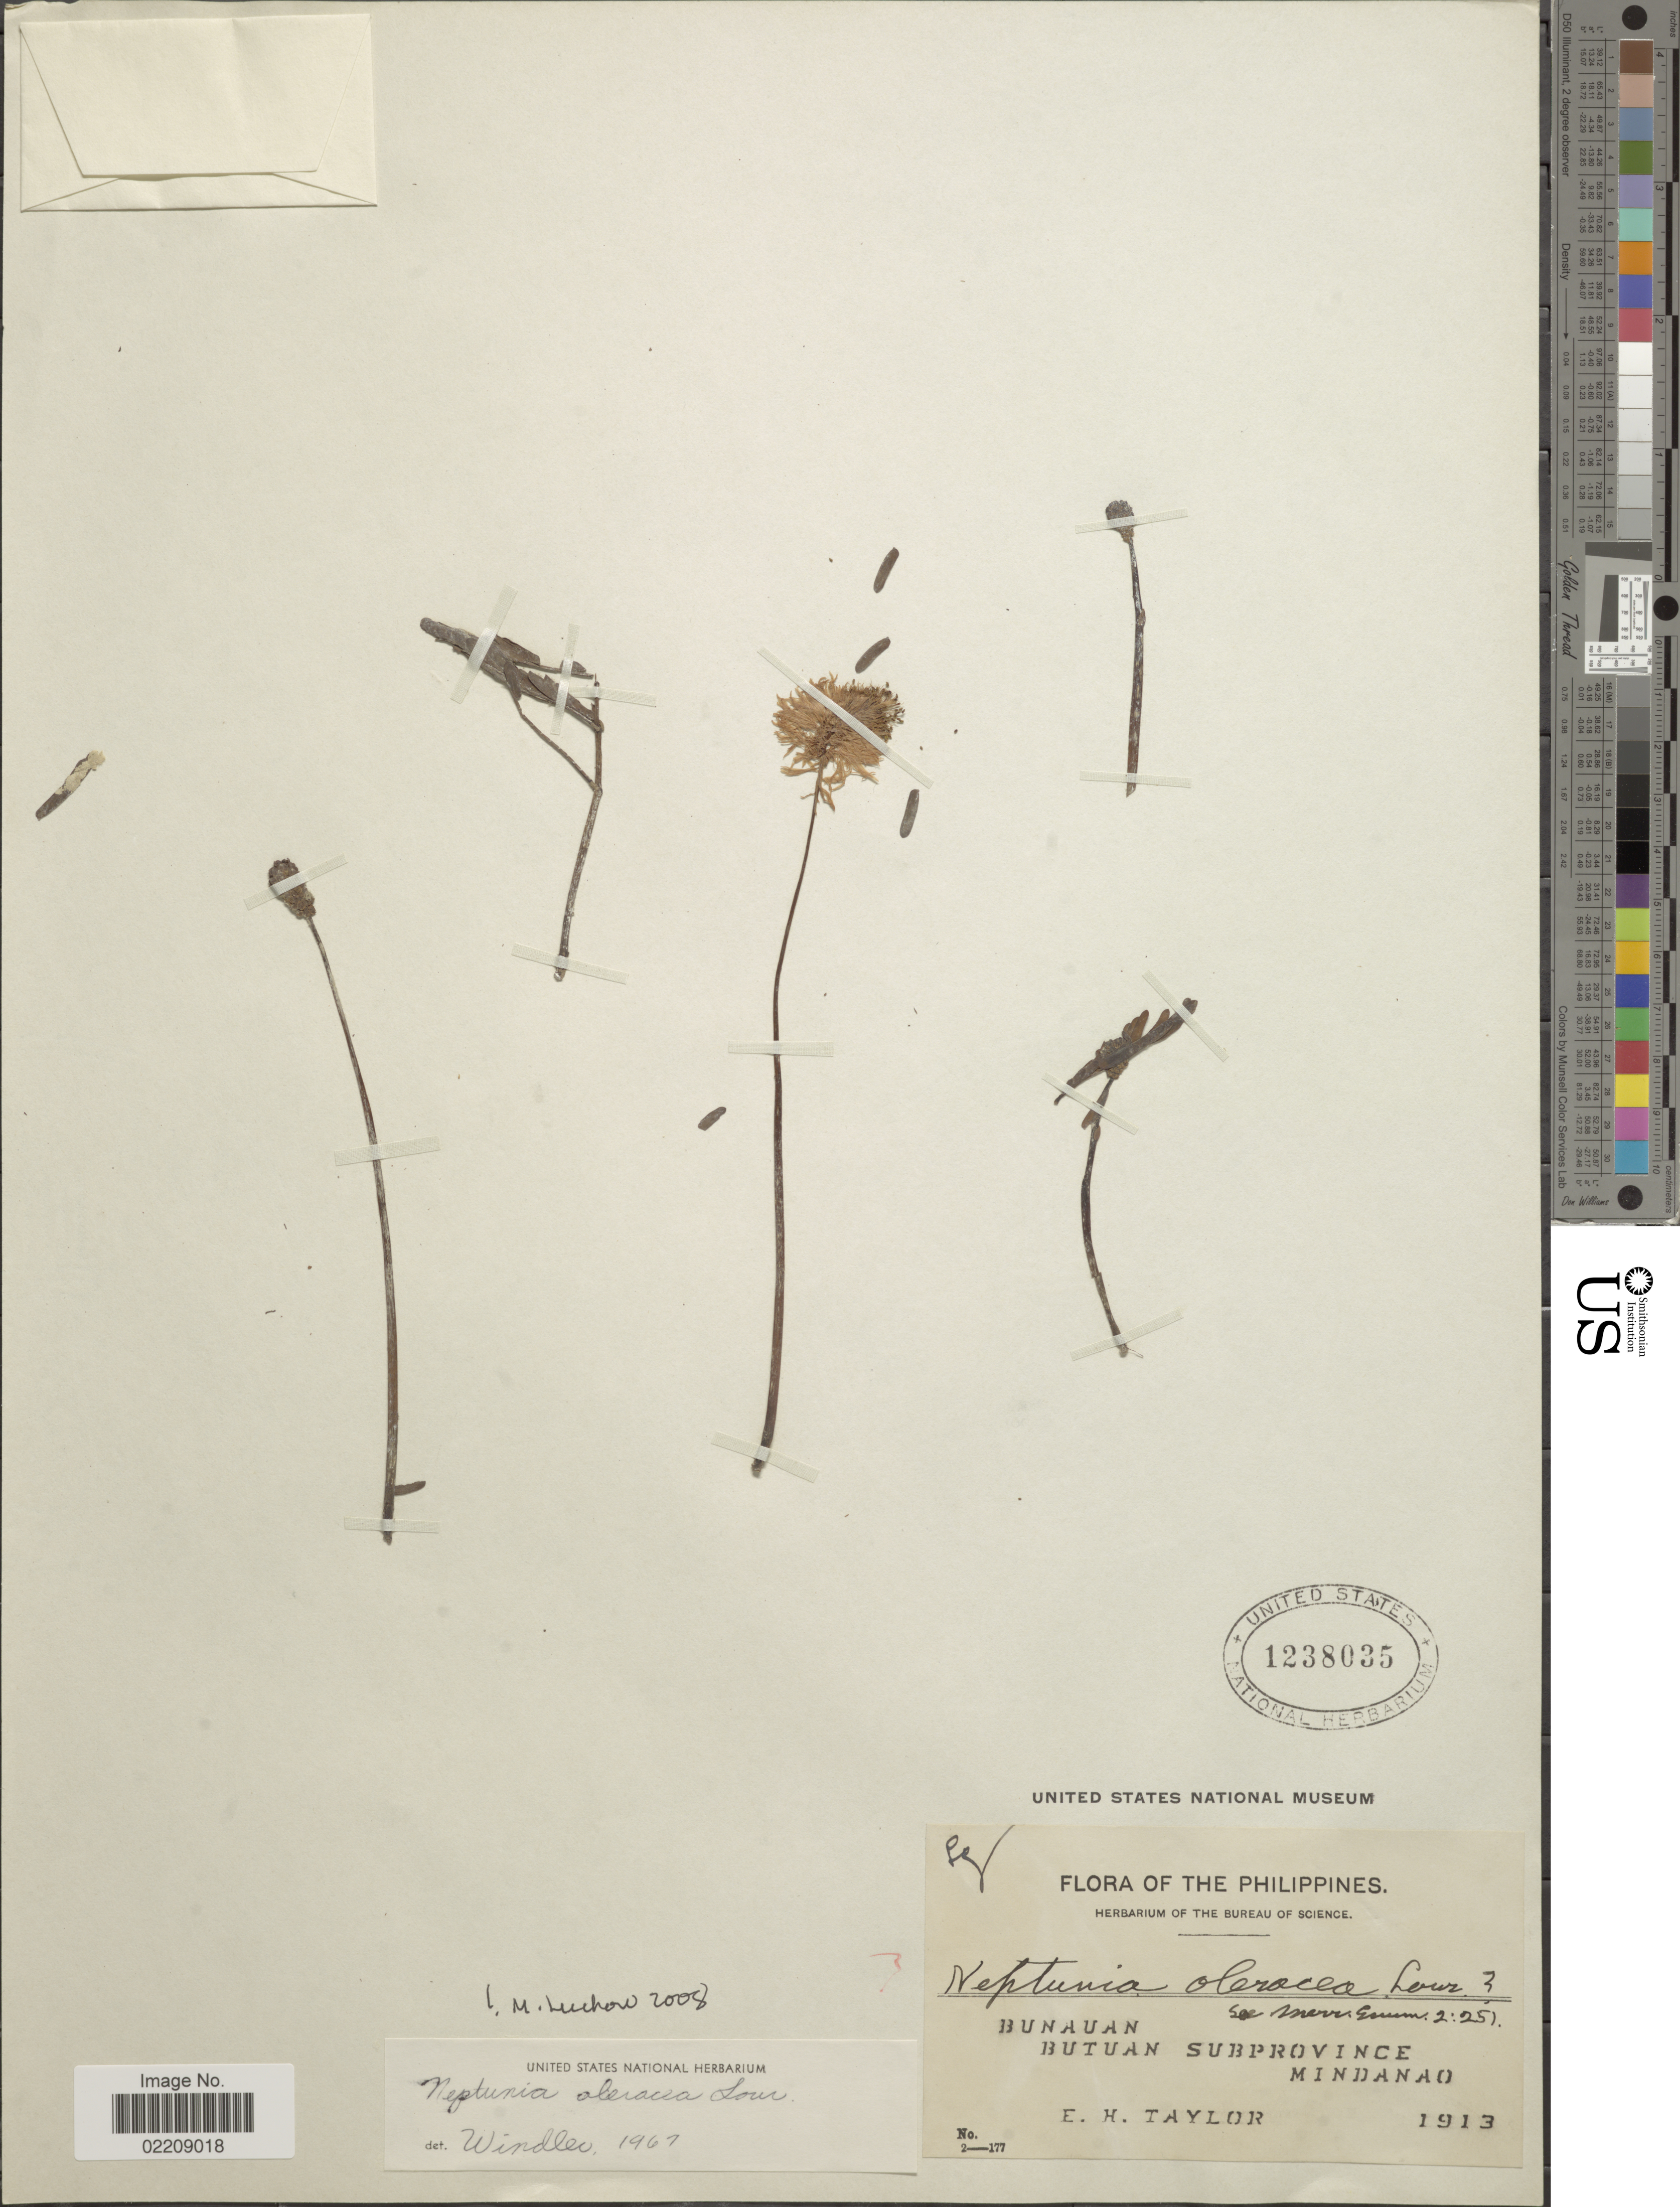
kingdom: Plantae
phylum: Tracheophyta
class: Magnoliopsida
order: Fabales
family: Fabaceae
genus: Neptunia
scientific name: Neptunia oleracea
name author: Lour.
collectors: E. H. Taylor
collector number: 2-177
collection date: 1913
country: Philippines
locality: Bunauan, Butuan Subprovince Mindanao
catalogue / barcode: US 1238035